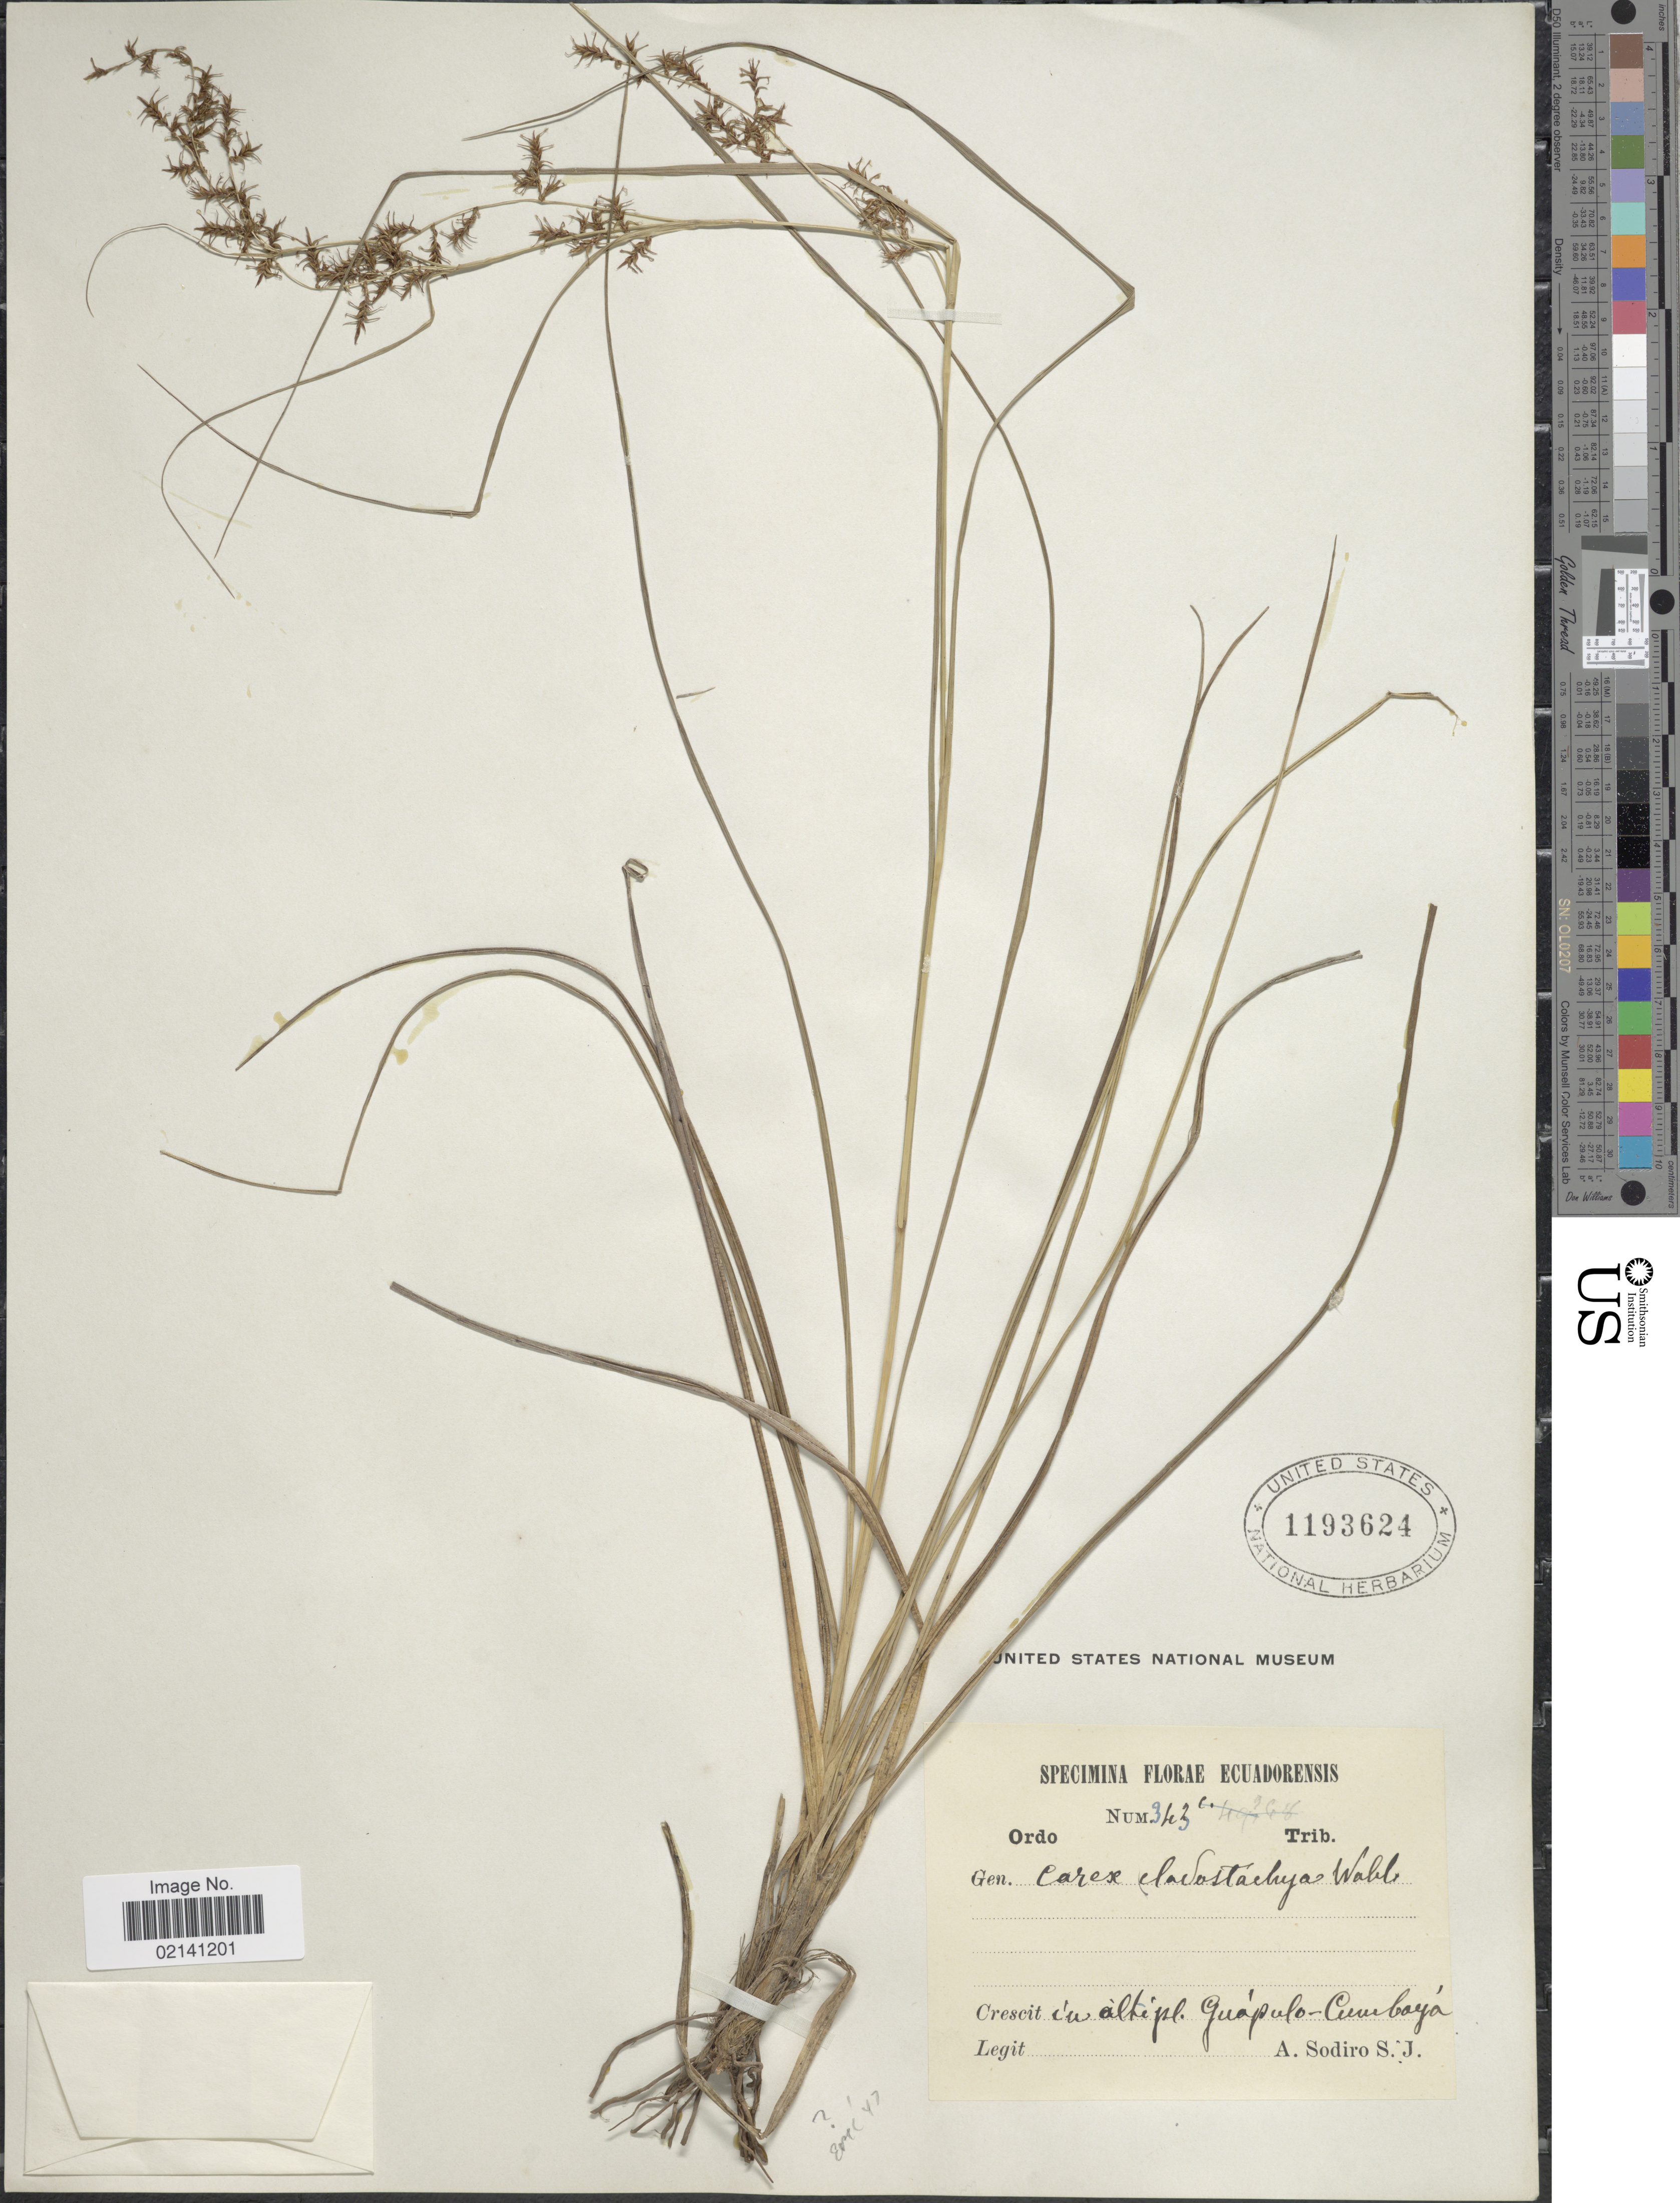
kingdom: Plantae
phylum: Tracheophyta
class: Liliopsida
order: Poales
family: Cyperaceae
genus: Carex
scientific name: Carex porrecta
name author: Reznicek & Camelb.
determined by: Jimnéz-Mejias, Pedro, (UPOS), Universidad Pablo de Olavide (SPAIN)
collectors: A. Sodiro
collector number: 343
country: Ecuador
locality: Ecuadorensis, in altipl. Guapulo-Cumbaya.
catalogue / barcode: US 1193624